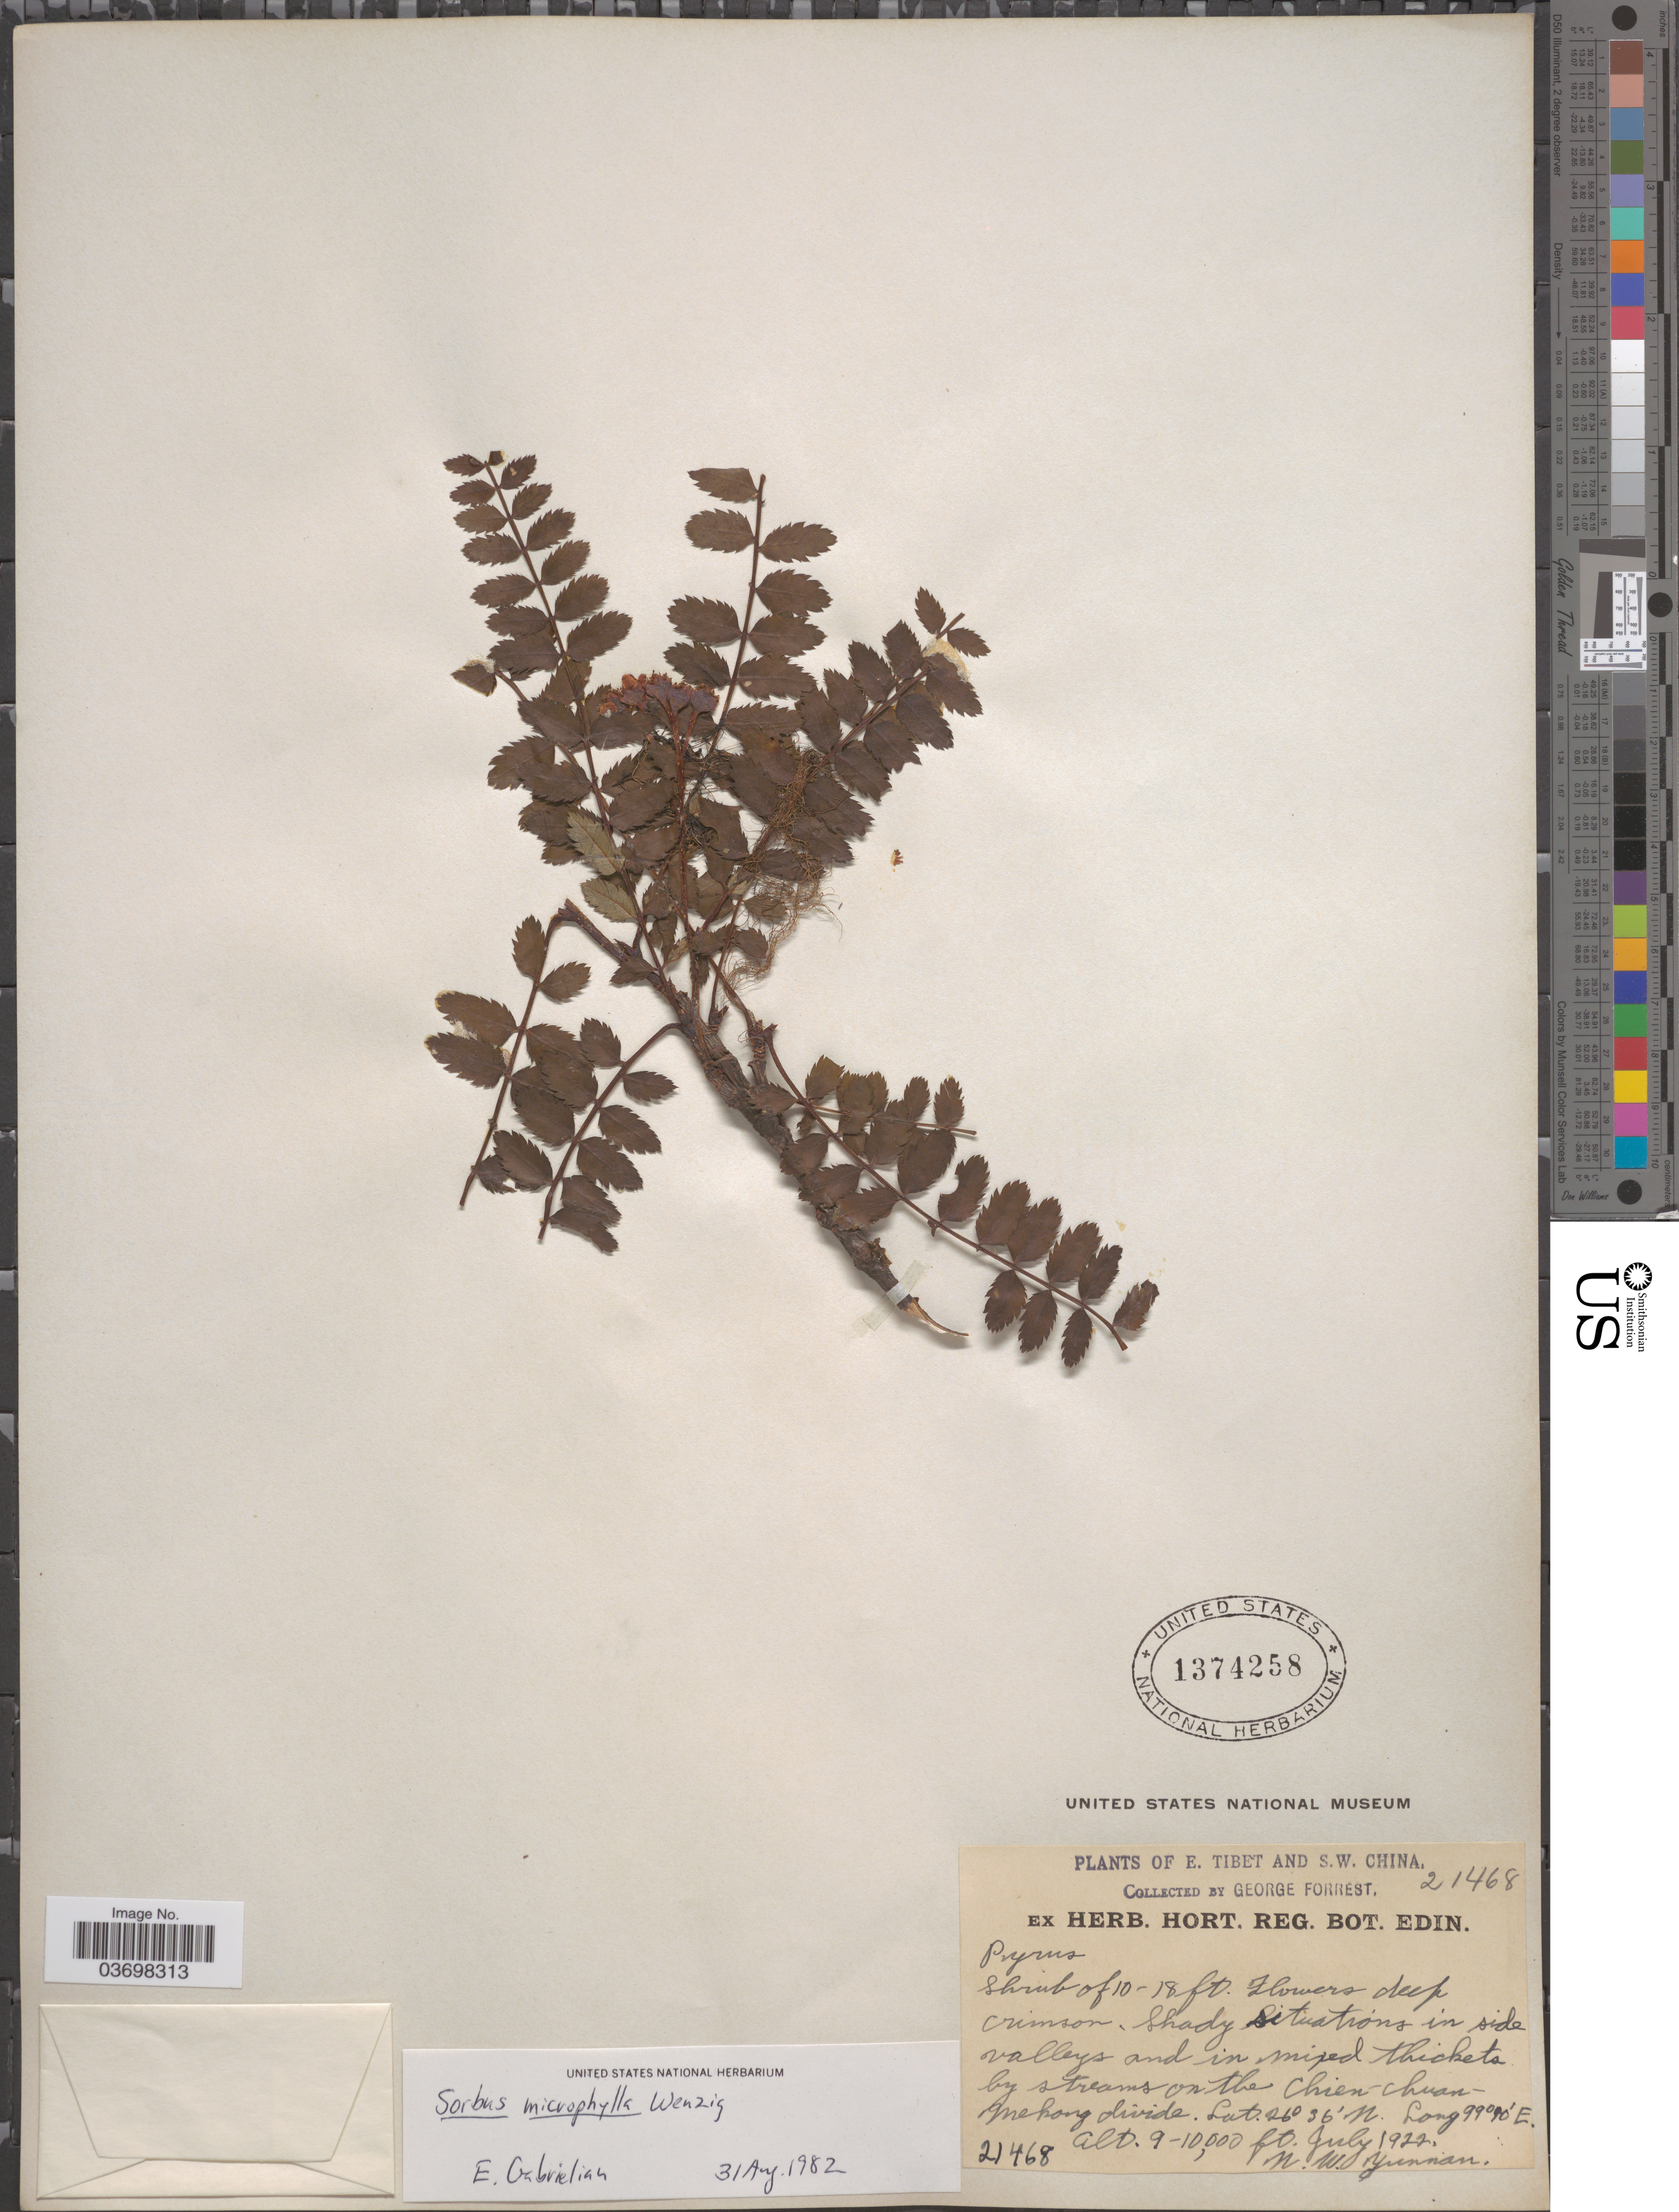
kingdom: Plantae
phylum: Tracheophyta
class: Magnoliopsida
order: Rosales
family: Rosaceae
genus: Sorbus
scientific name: Sorbus microphylla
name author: (Wall. ex Hook. f.) Wenz.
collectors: G. Forrest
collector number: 21468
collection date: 1922-07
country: China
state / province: Yunnan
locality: S.W. China. By streams on the Chien-chuan-Mekong divide. N.W. Yunnan.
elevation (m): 2743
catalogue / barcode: US 1374258